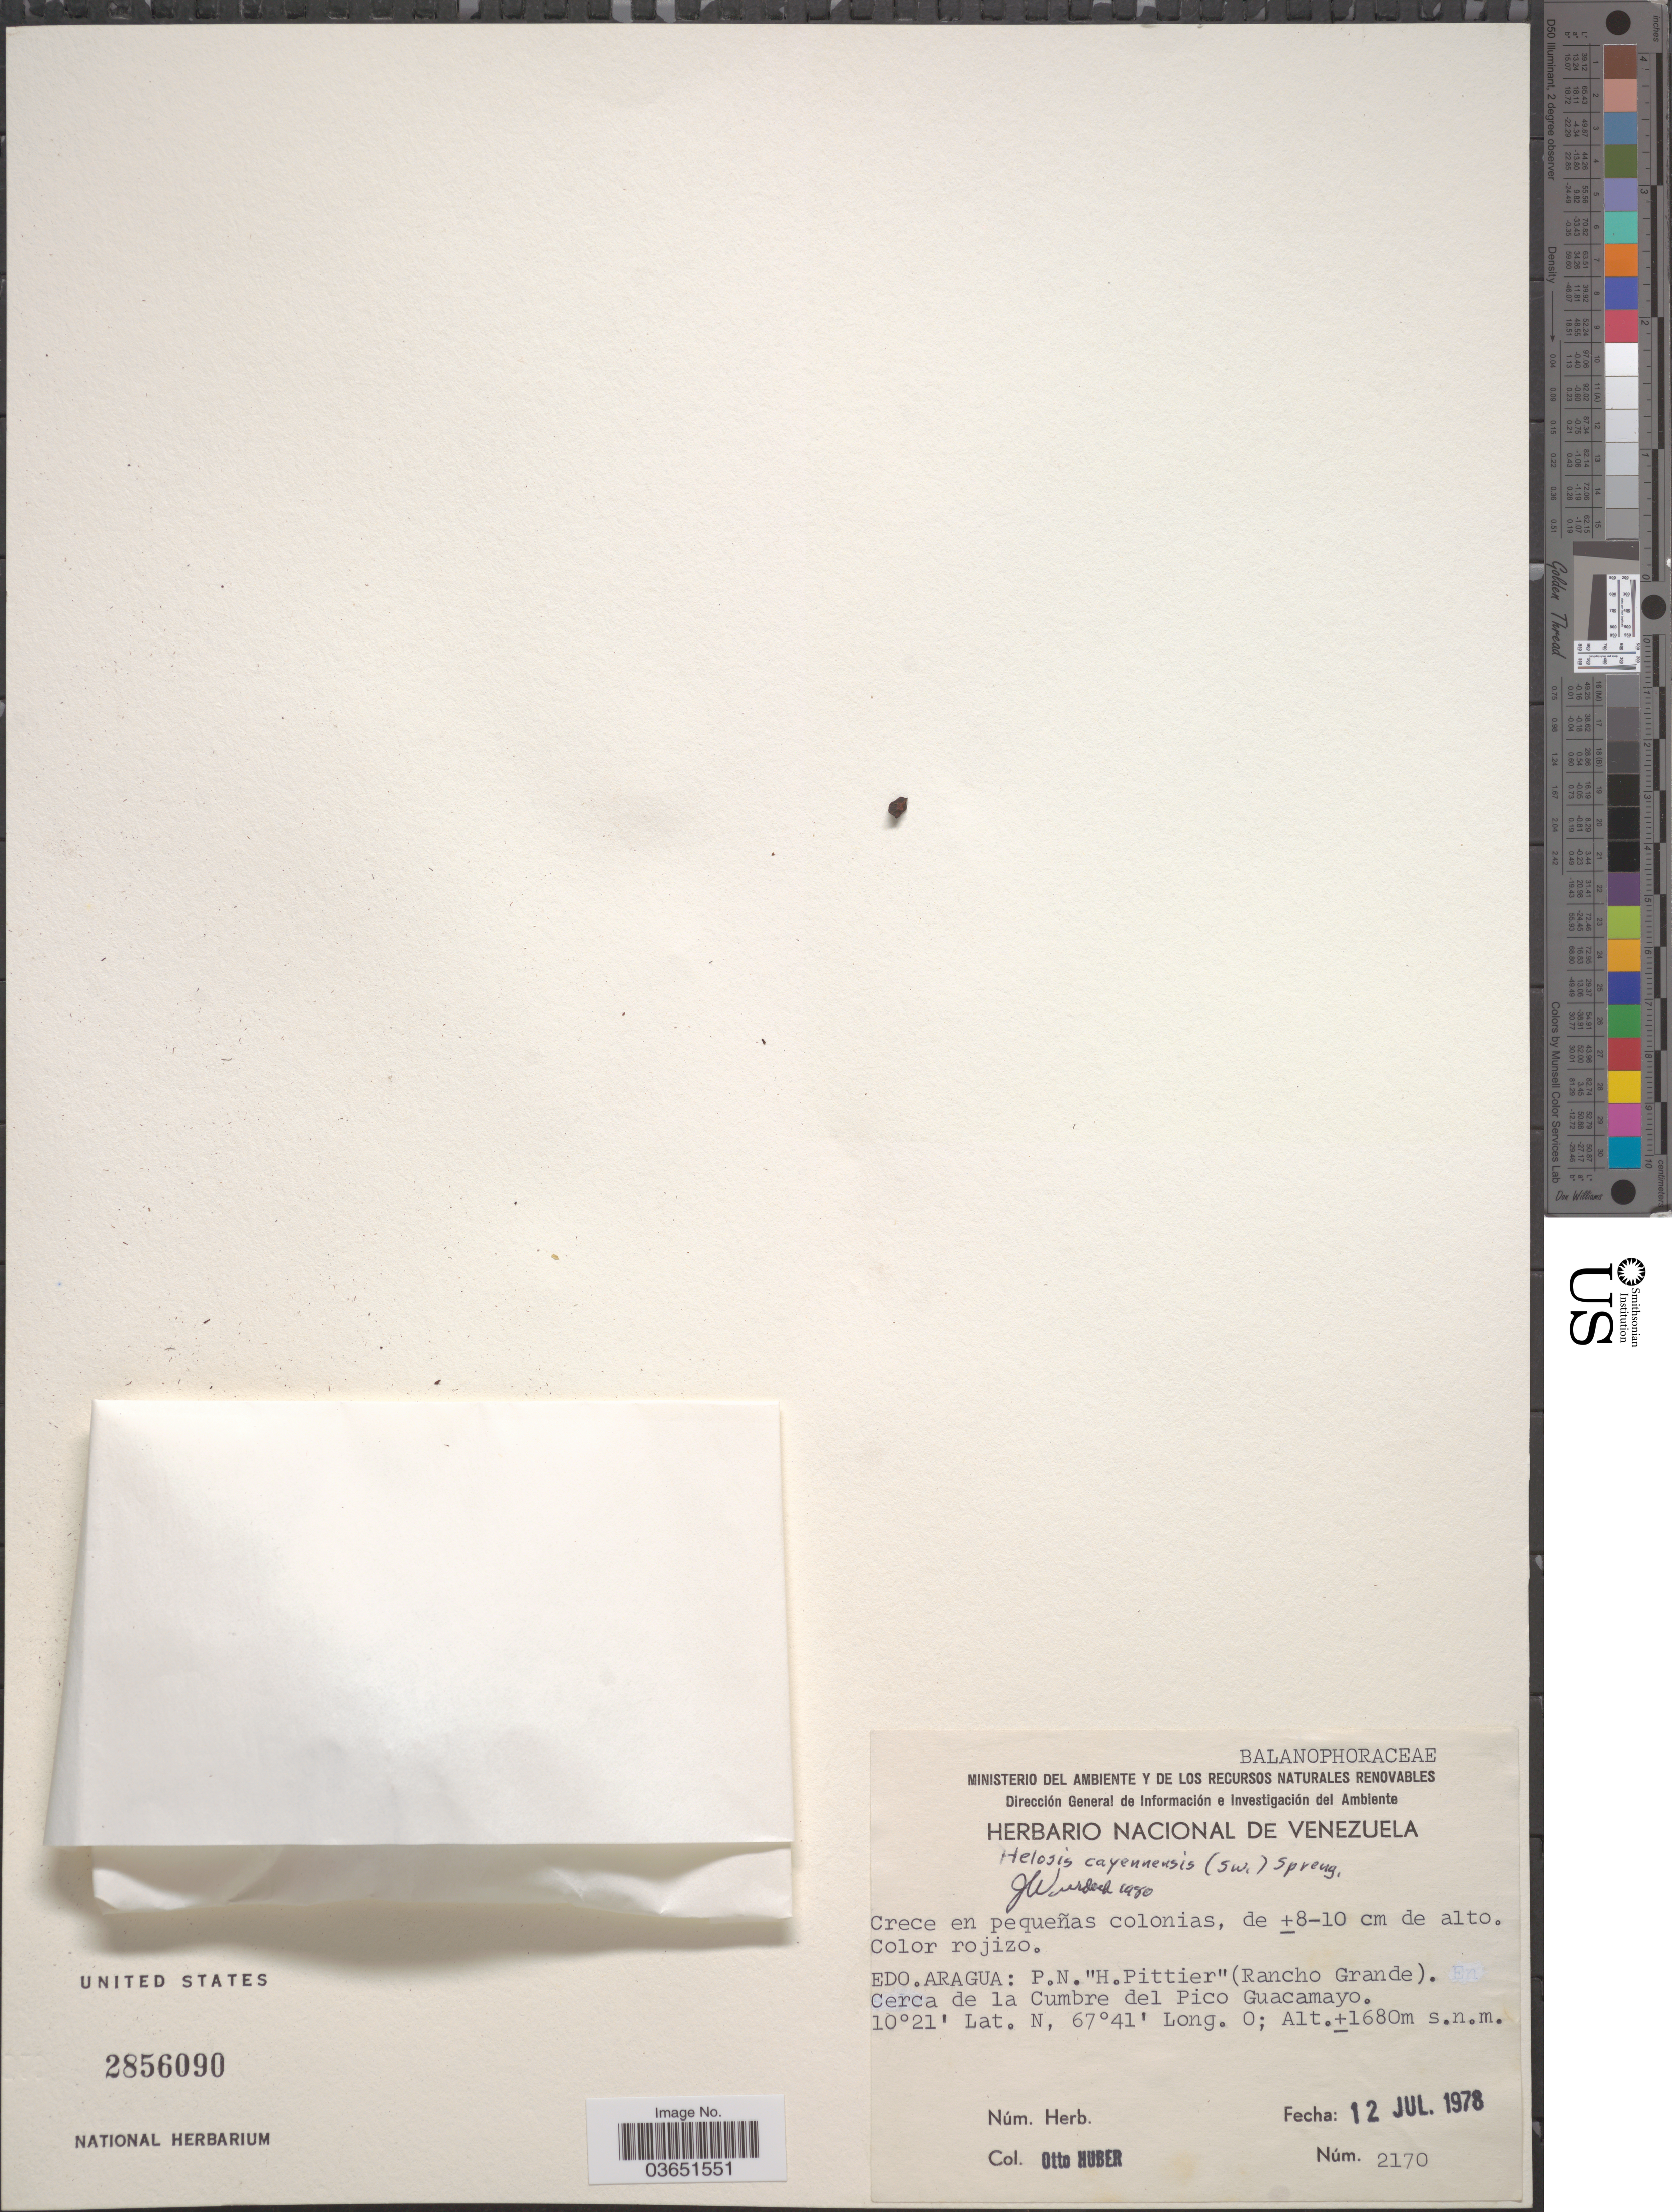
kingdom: Plantae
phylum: Tracheophyta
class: Magnoliopsida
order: Santalales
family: Balanophoraceae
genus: Helosis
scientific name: Helosis cayennensis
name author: (Sw.) Spreng.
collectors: O. Huber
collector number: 2170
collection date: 1978-07-12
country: Venezuela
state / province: Aragua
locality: P.N."H. Pittier" (Rancho Grande). Cerca de la Cumbre del Pico Guacamayo.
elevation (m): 1680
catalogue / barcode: US 2856090